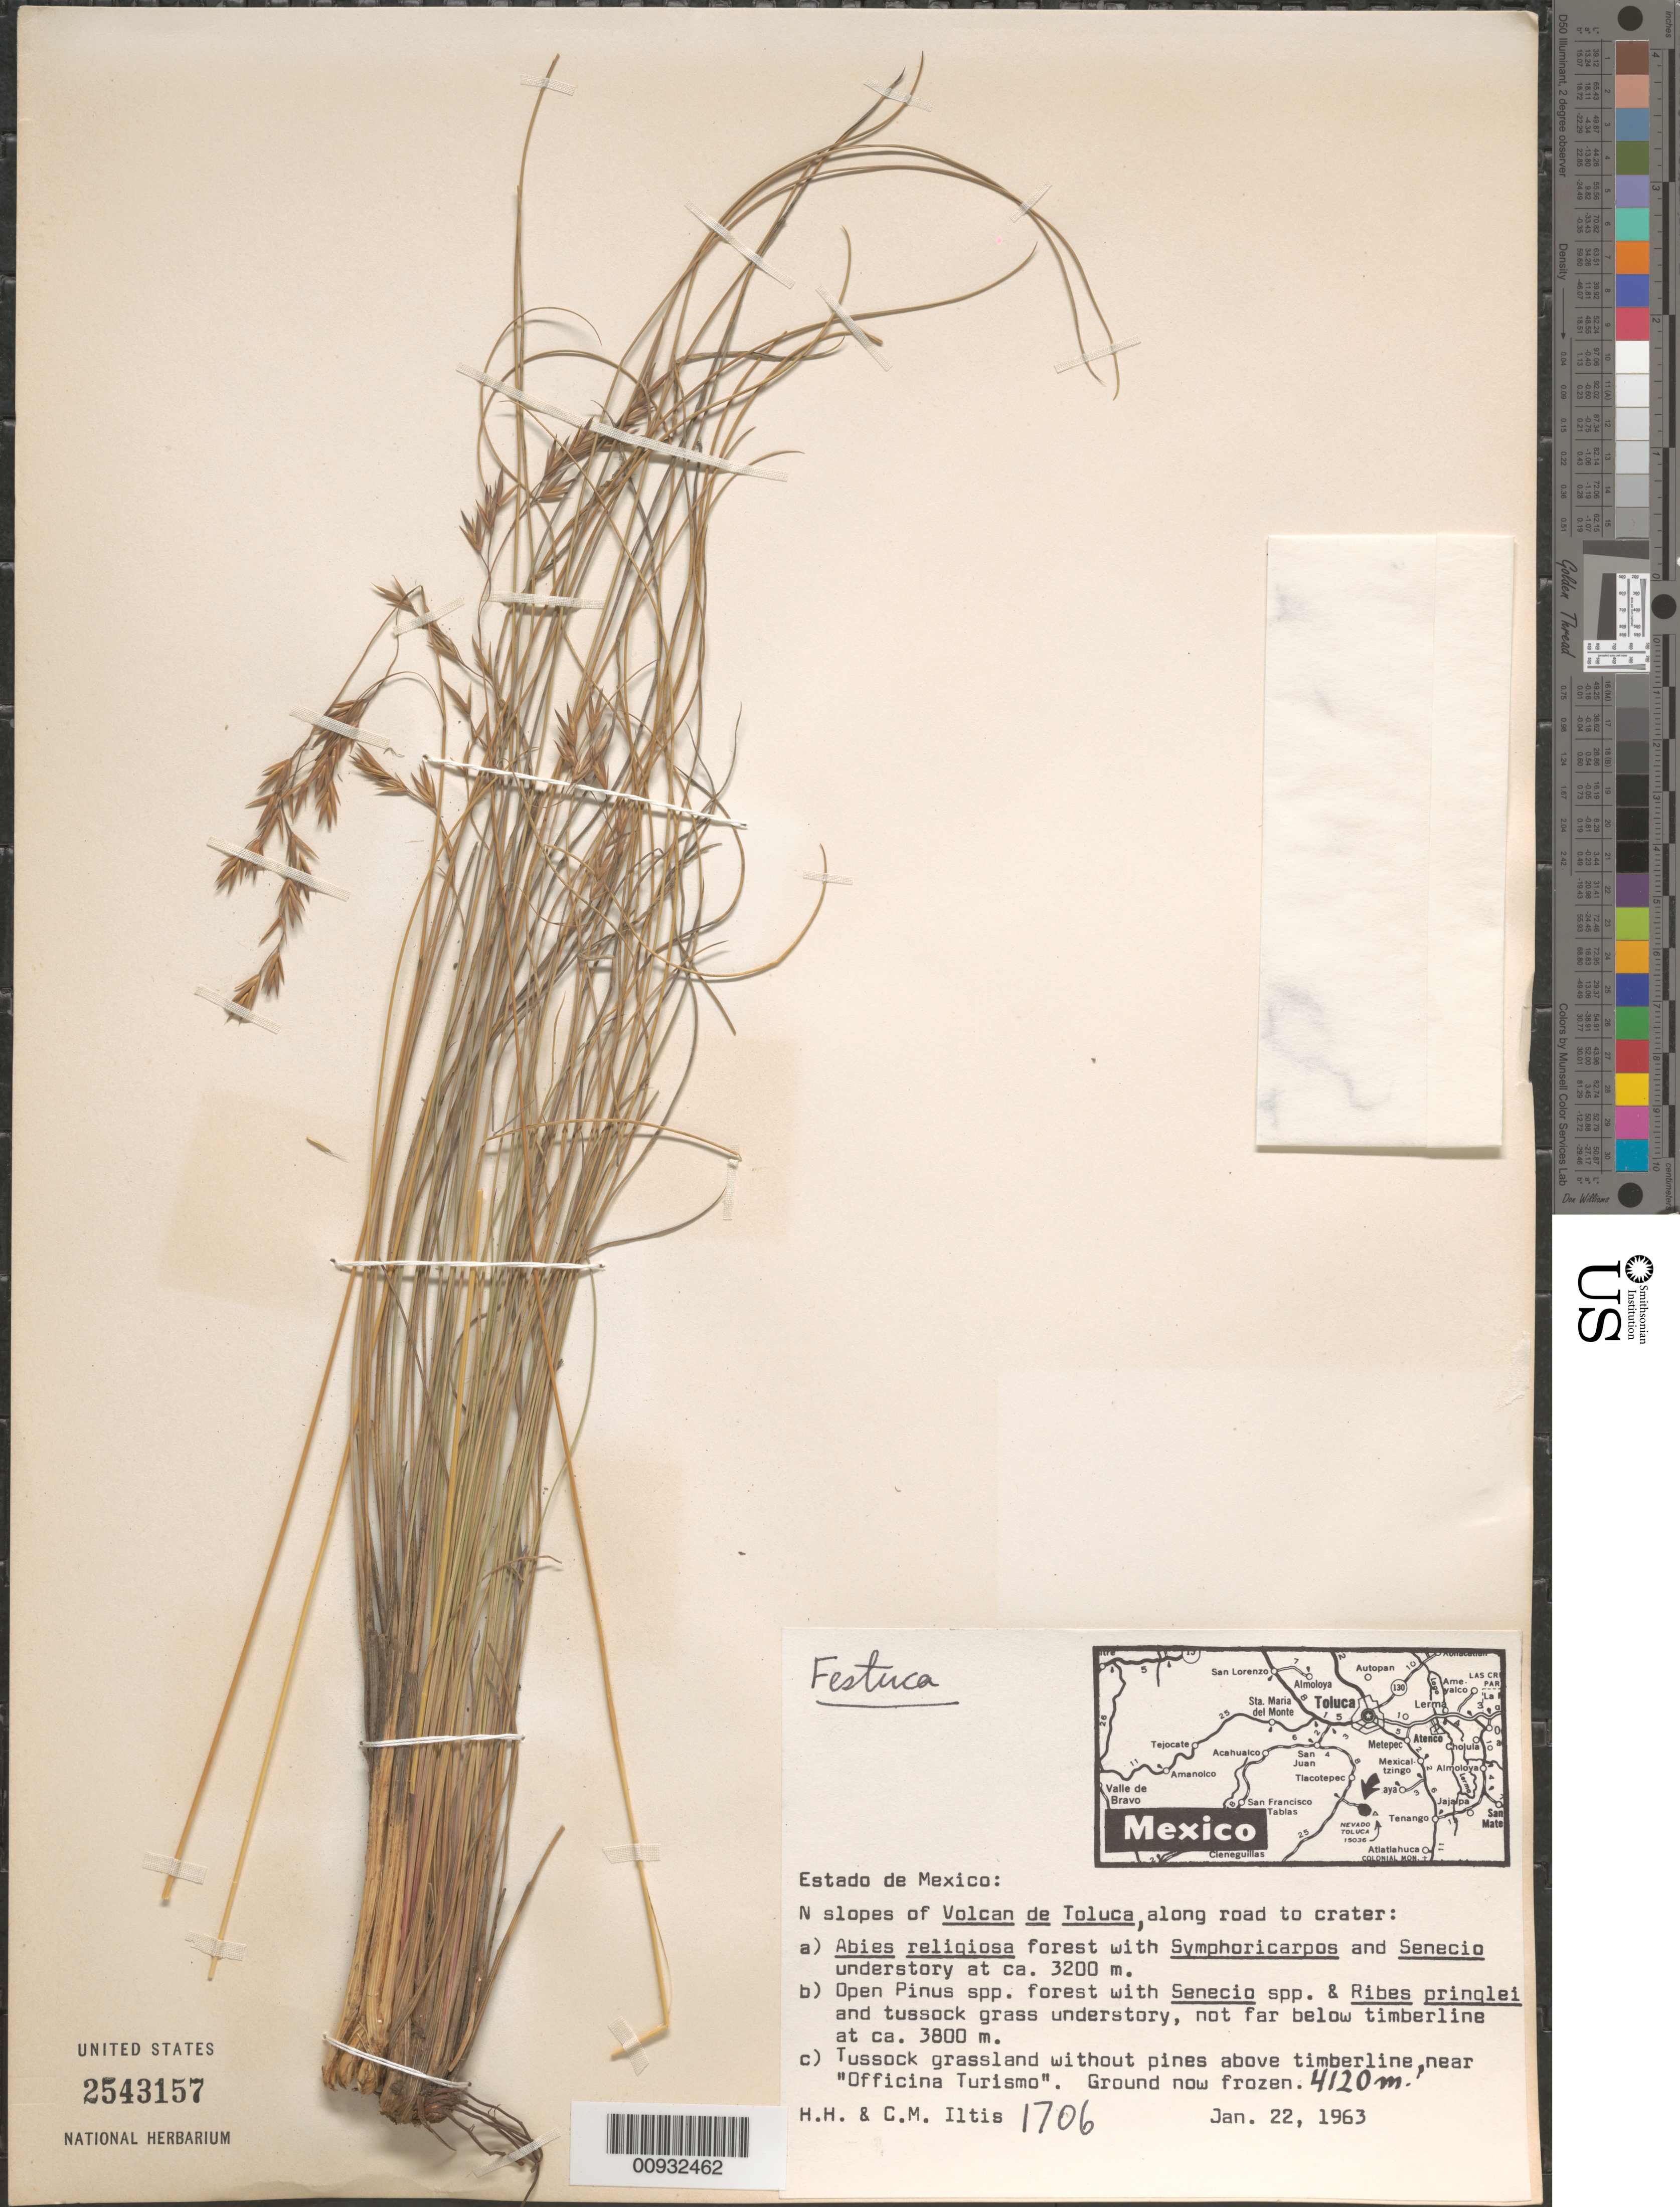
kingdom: Plantae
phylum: Tracheophyta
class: Liliopsida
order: Poales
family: Poaceae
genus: Festuca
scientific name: Festuca sp.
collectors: H. H. Iltis & C. M Iltis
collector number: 1706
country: Mexico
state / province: México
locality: Officina Turismo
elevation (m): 4120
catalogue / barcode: US 2543157